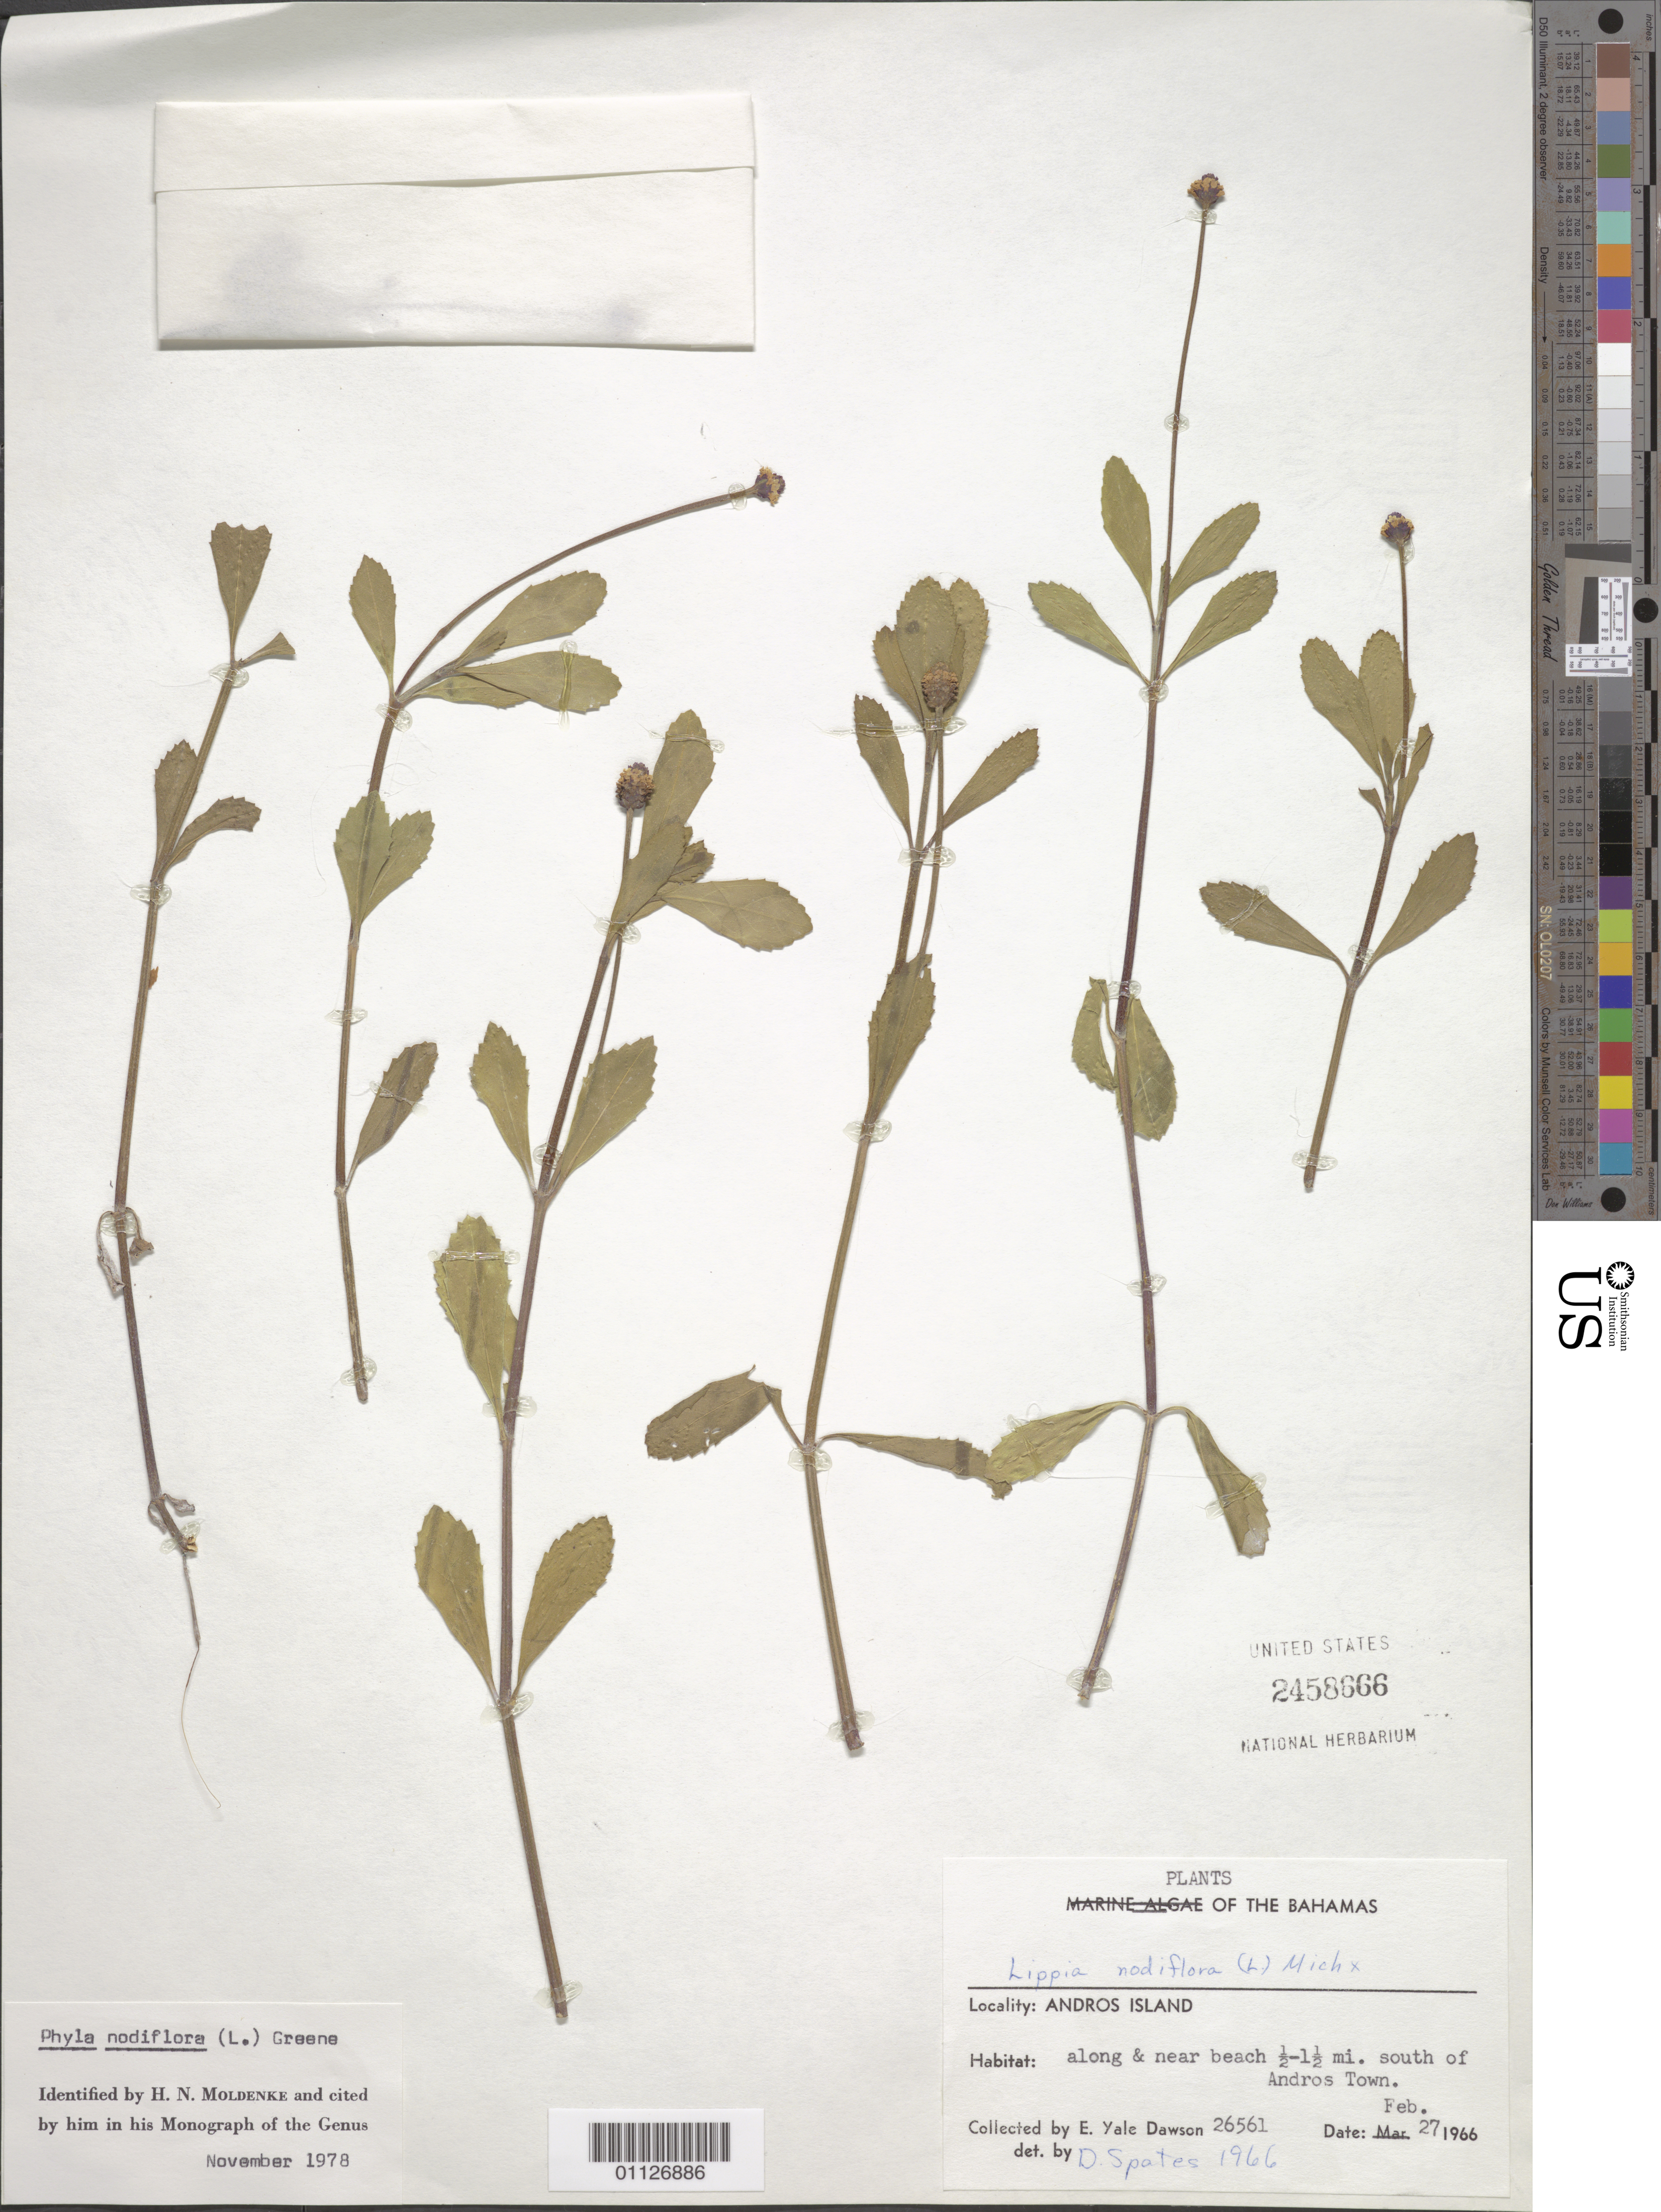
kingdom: Plantae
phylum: Tracheophyta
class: Magnoliopsida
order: Lamiales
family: Verbenaceae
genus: Phyla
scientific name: Phyla nodiflora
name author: (L.) Greene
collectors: E. Y. Dawson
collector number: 26561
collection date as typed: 27 Feb 1966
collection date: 1966-02-27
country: Bahamas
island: Andros I.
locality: Along & near beach 0.5-1.5 mi S of Andros Town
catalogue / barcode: US 2458666